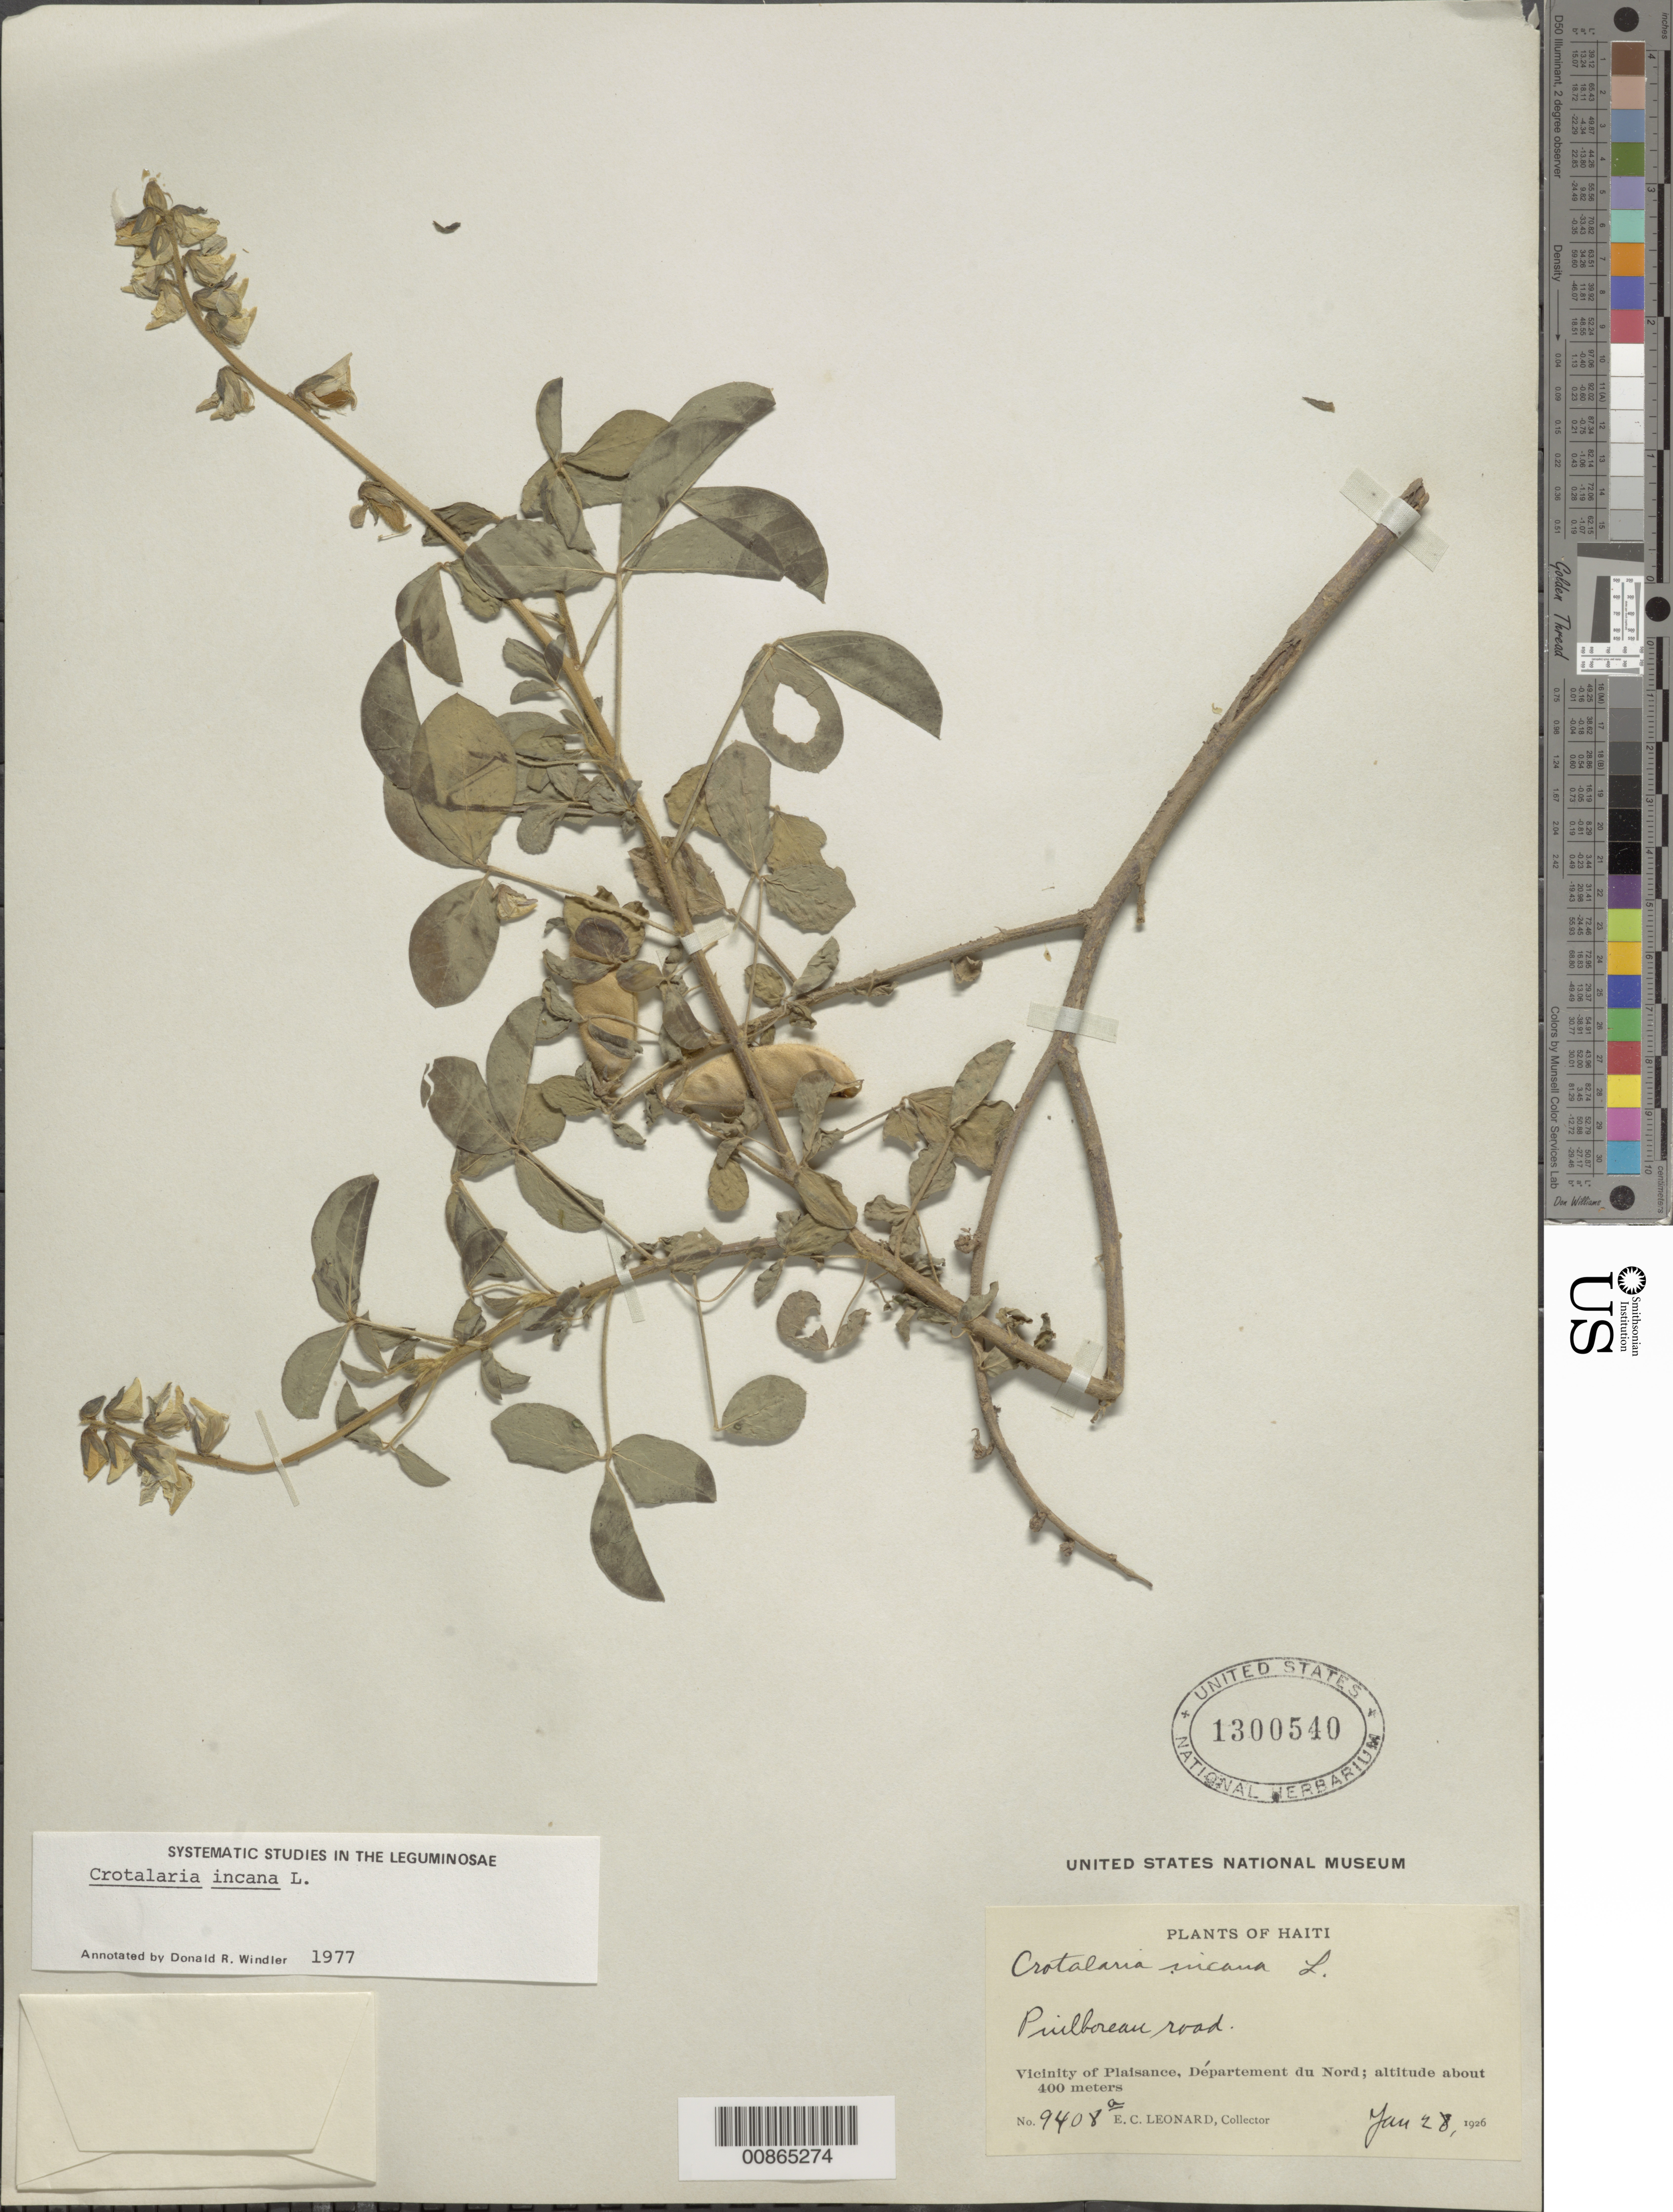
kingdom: Plantae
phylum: Tracheophyta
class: Magnoliopsida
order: Fabales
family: Fabaceae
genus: Crotalaria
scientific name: Crotalaria incana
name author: L.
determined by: Windler, D. R.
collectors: E. C. Leonard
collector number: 9408a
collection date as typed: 28 Jan 1926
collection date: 1926-01-28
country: Haiti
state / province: Nord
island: Hispaniola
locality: Vicinity of Plaisance. Puilboreau road.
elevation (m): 400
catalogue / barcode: US 1300540